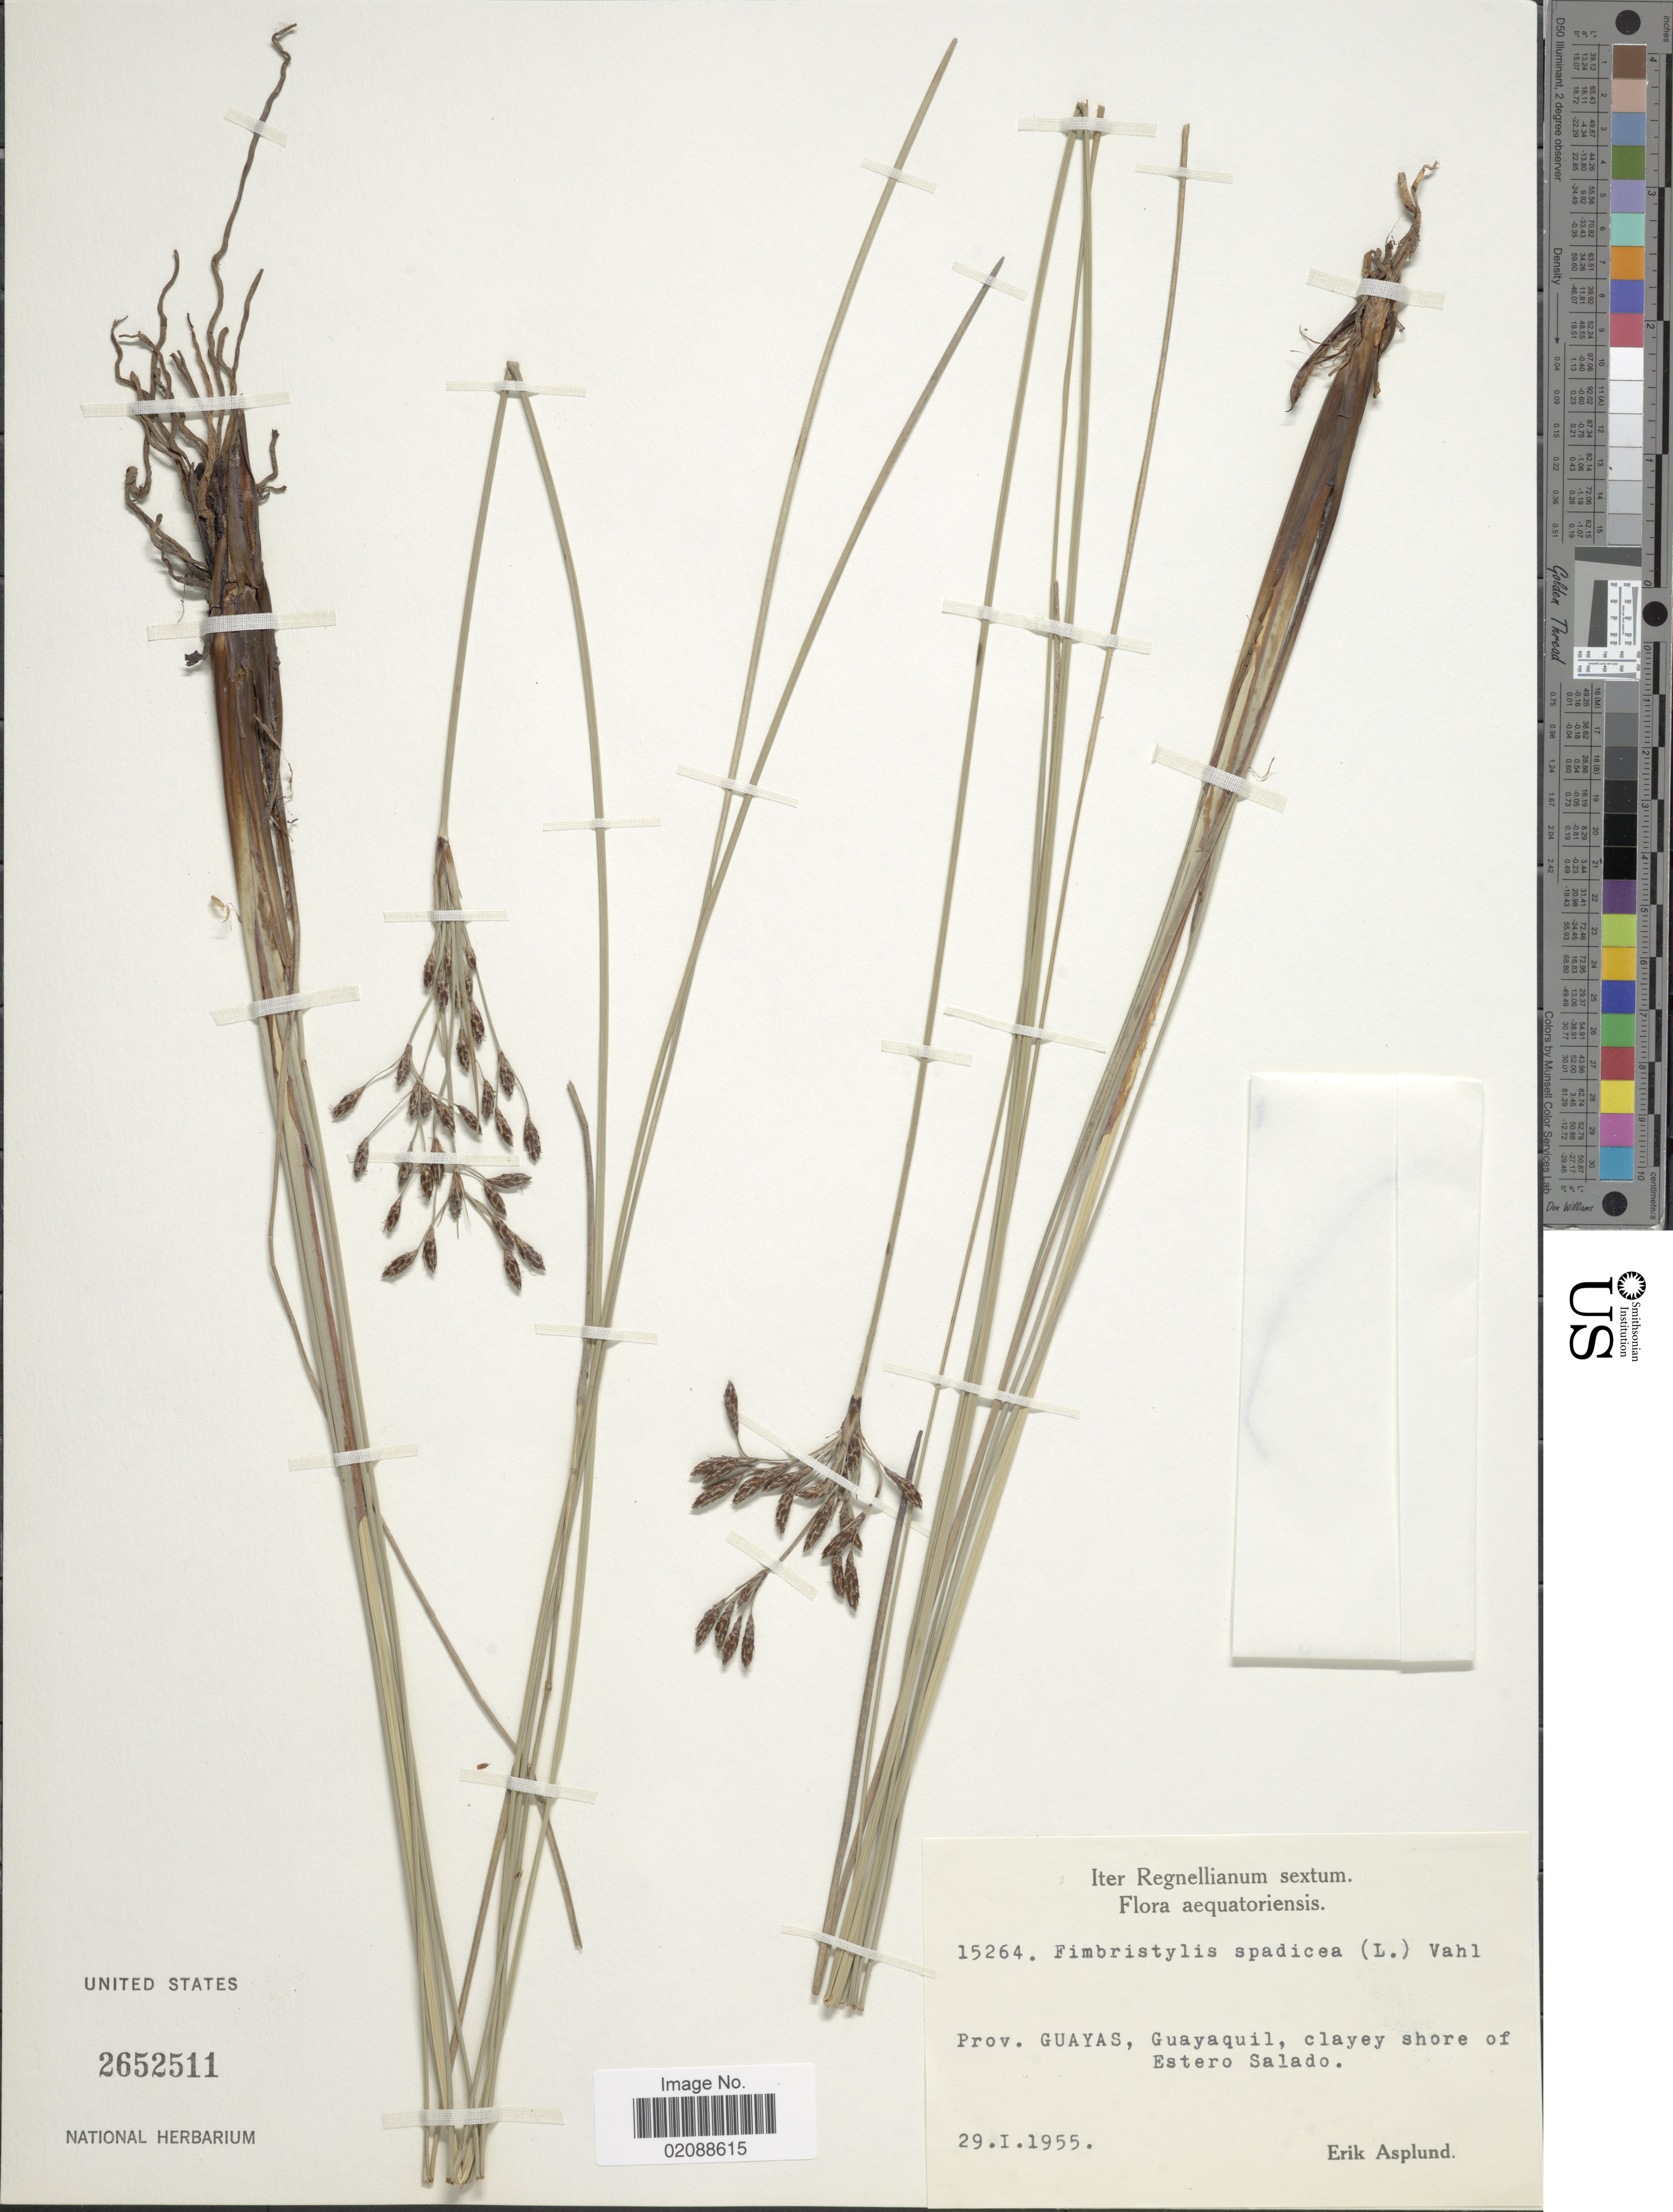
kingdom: Plantae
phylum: Tracheophyta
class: Liliopsida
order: Poales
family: Cyperaceae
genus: Fimbristylis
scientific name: Fimbristylis spadicea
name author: (L.) Vahl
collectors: E. Asplund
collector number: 15264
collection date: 1955-01-29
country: Ecuador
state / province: Guayas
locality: Guayas, Guayaquil, clayey shore of Estero Salado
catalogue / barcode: US 2652511